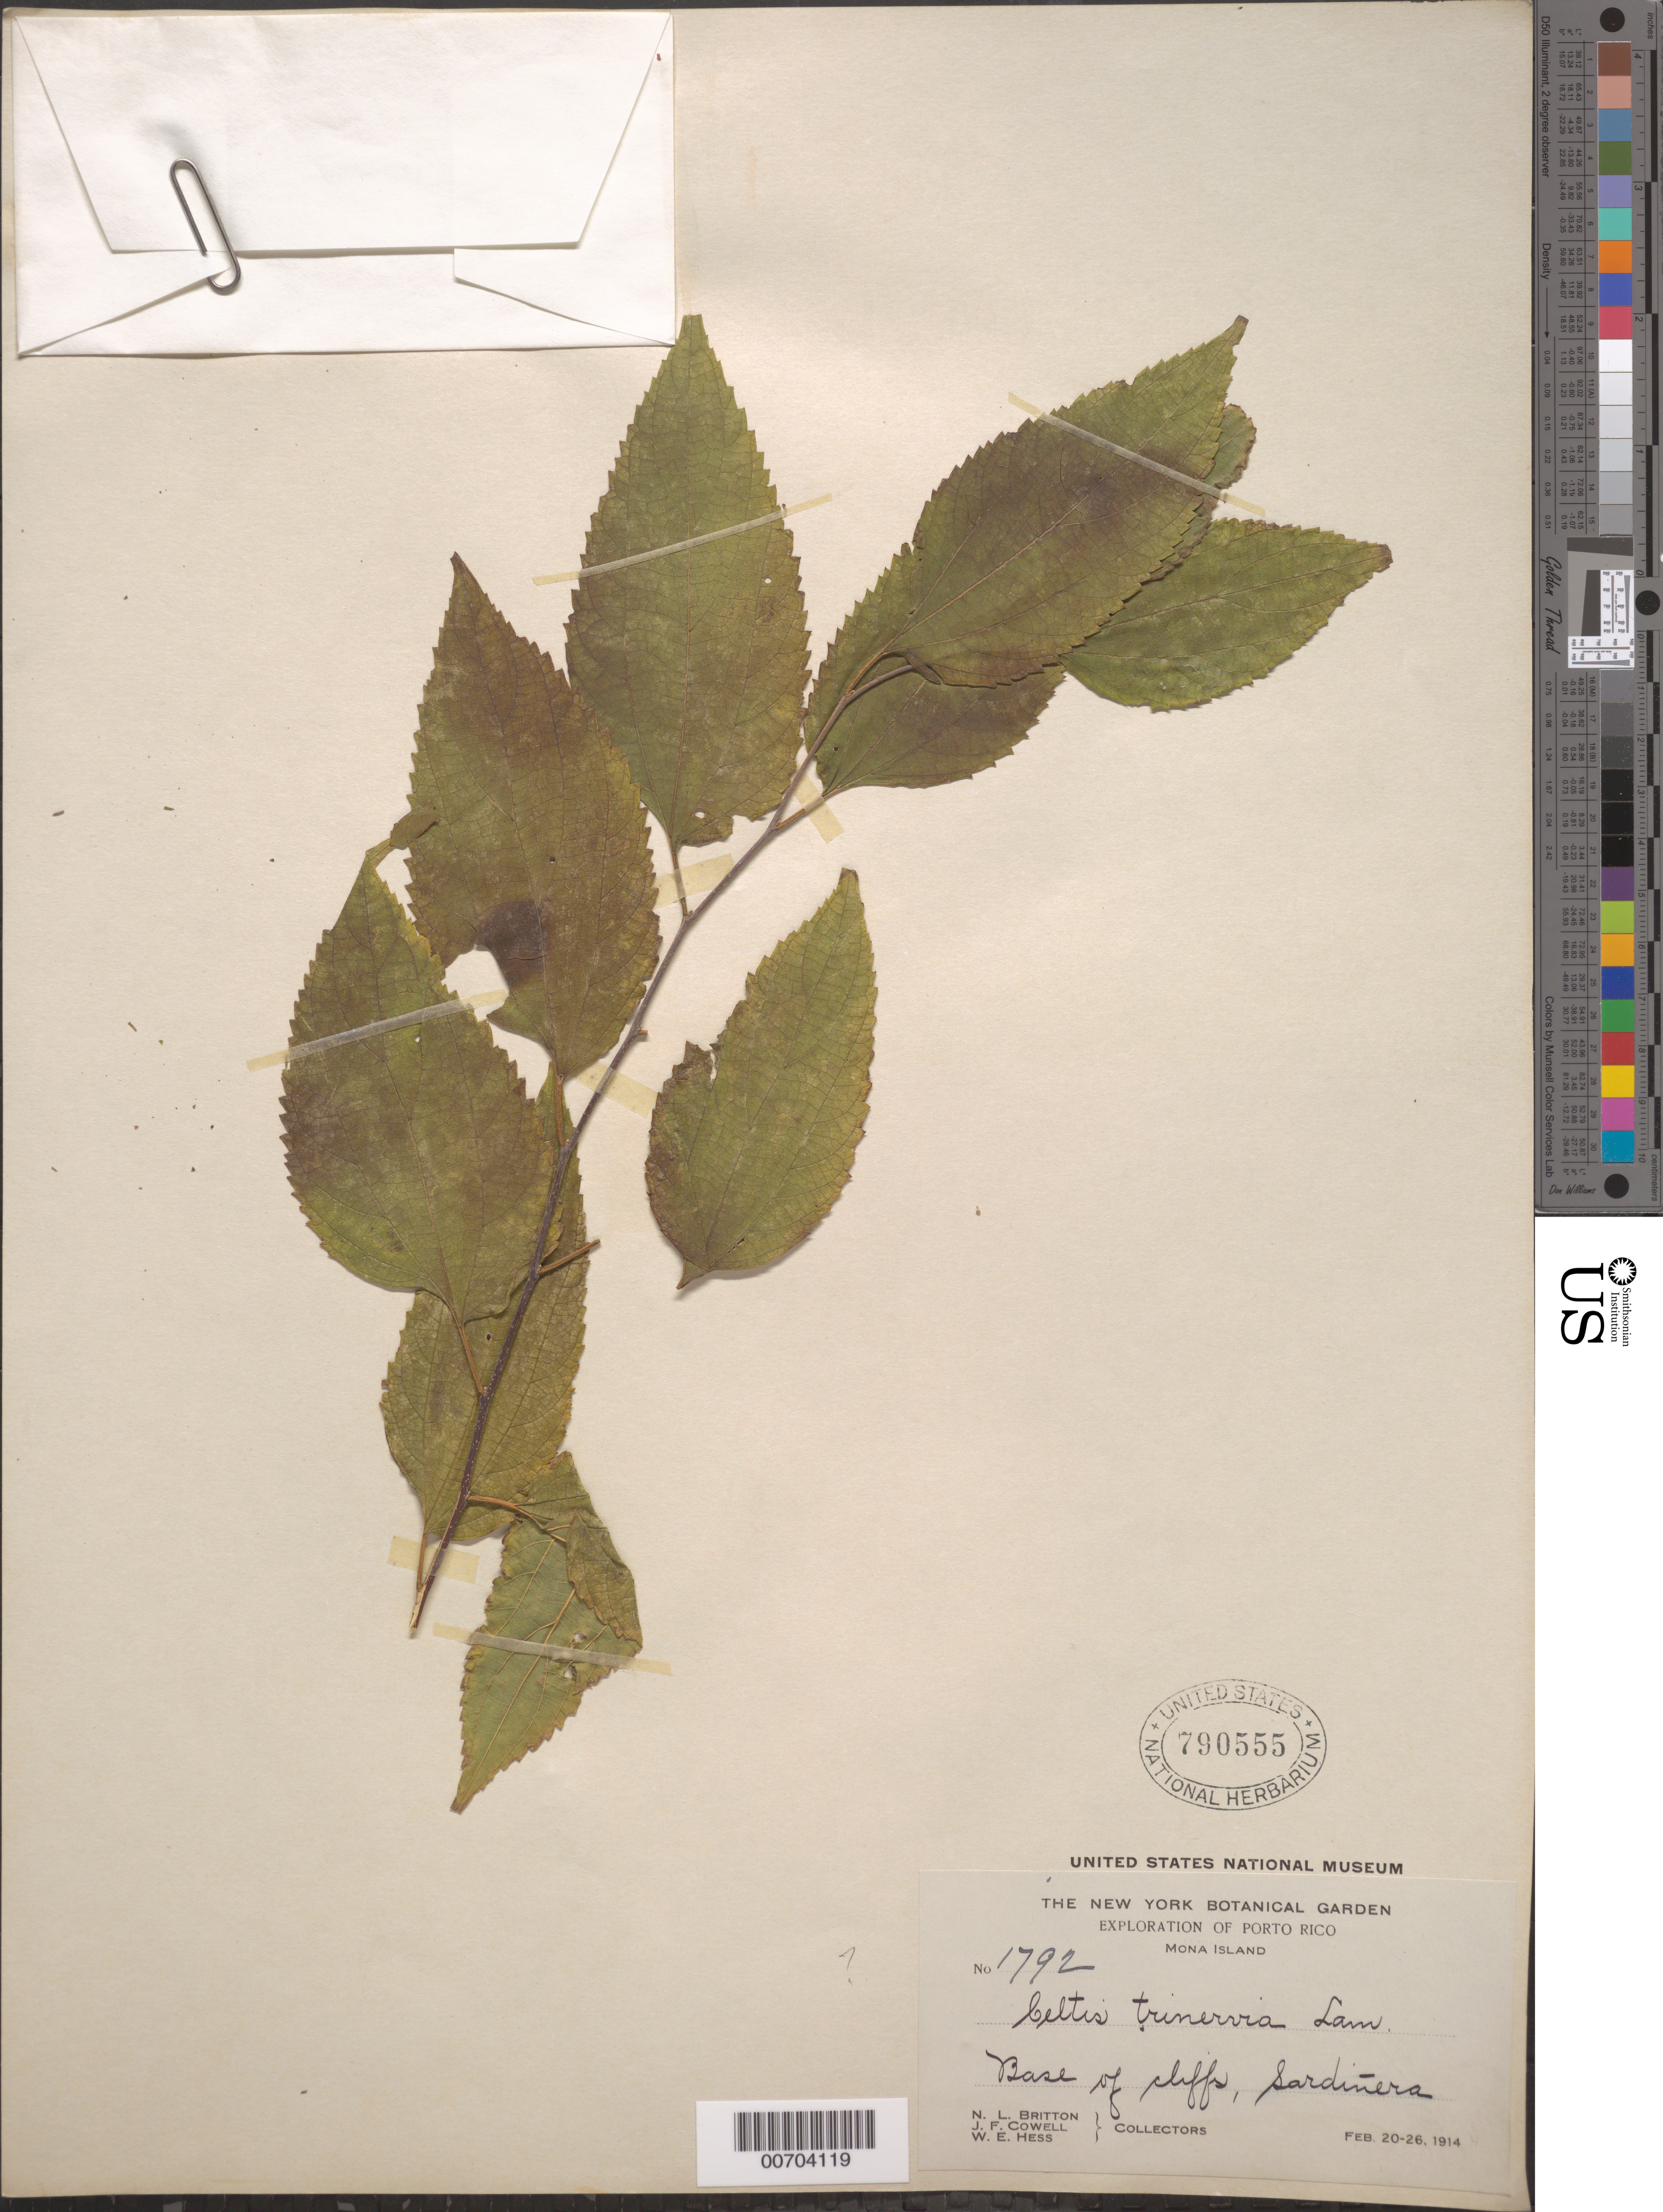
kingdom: Plantae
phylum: Tracheophyta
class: Magnoliopsida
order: Rosales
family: Cannabaceae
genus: Celtis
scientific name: Celtis trinervia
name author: Lam.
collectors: N. Britton, J. F. Cowell & W. Hess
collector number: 1792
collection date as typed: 20 Feb 1914 to 26 Feb 1914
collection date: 1914-02-20/1914-02-26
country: Puerto Rico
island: Mona Island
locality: Sardiñera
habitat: Base of cliffs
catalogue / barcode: US 790555